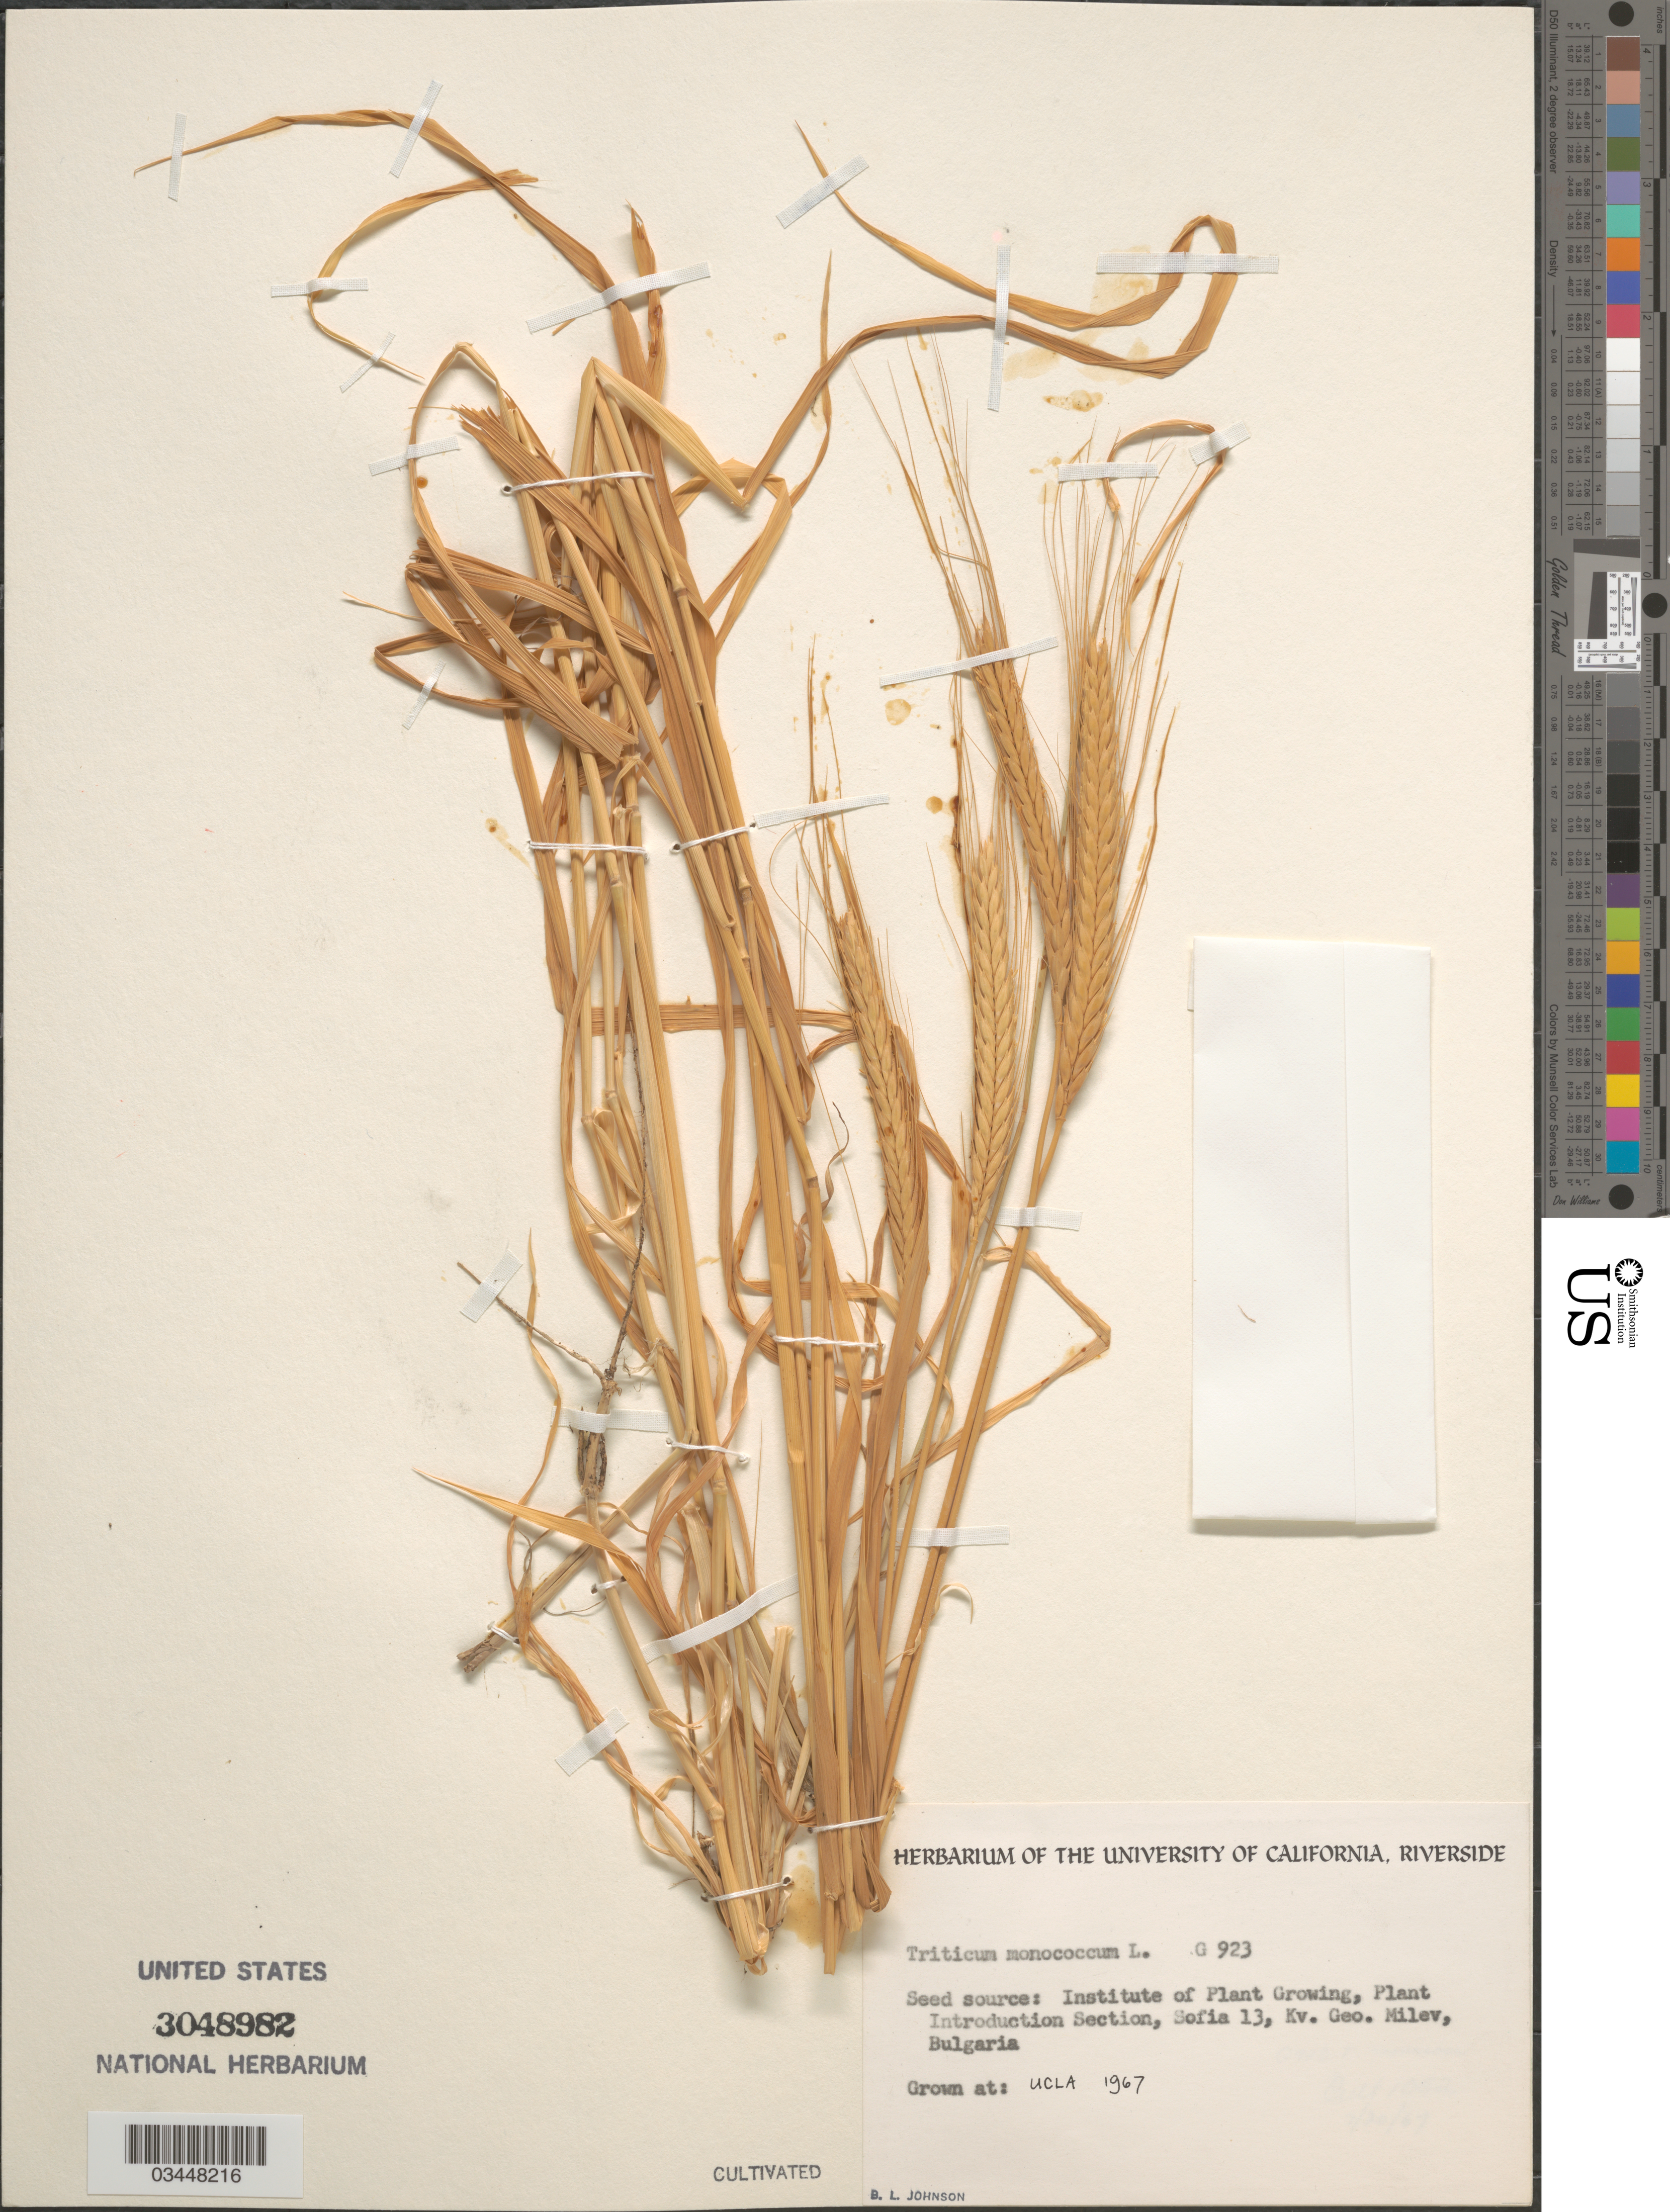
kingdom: Plantae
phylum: Tracheophyta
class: Liliopsida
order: Poales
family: Poaceae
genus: Triticum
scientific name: Triticum monococcum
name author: L.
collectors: B. Johnson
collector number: G923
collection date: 1967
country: United States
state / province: California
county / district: Los Angeles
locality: UCLA.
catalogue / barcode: US 3048982